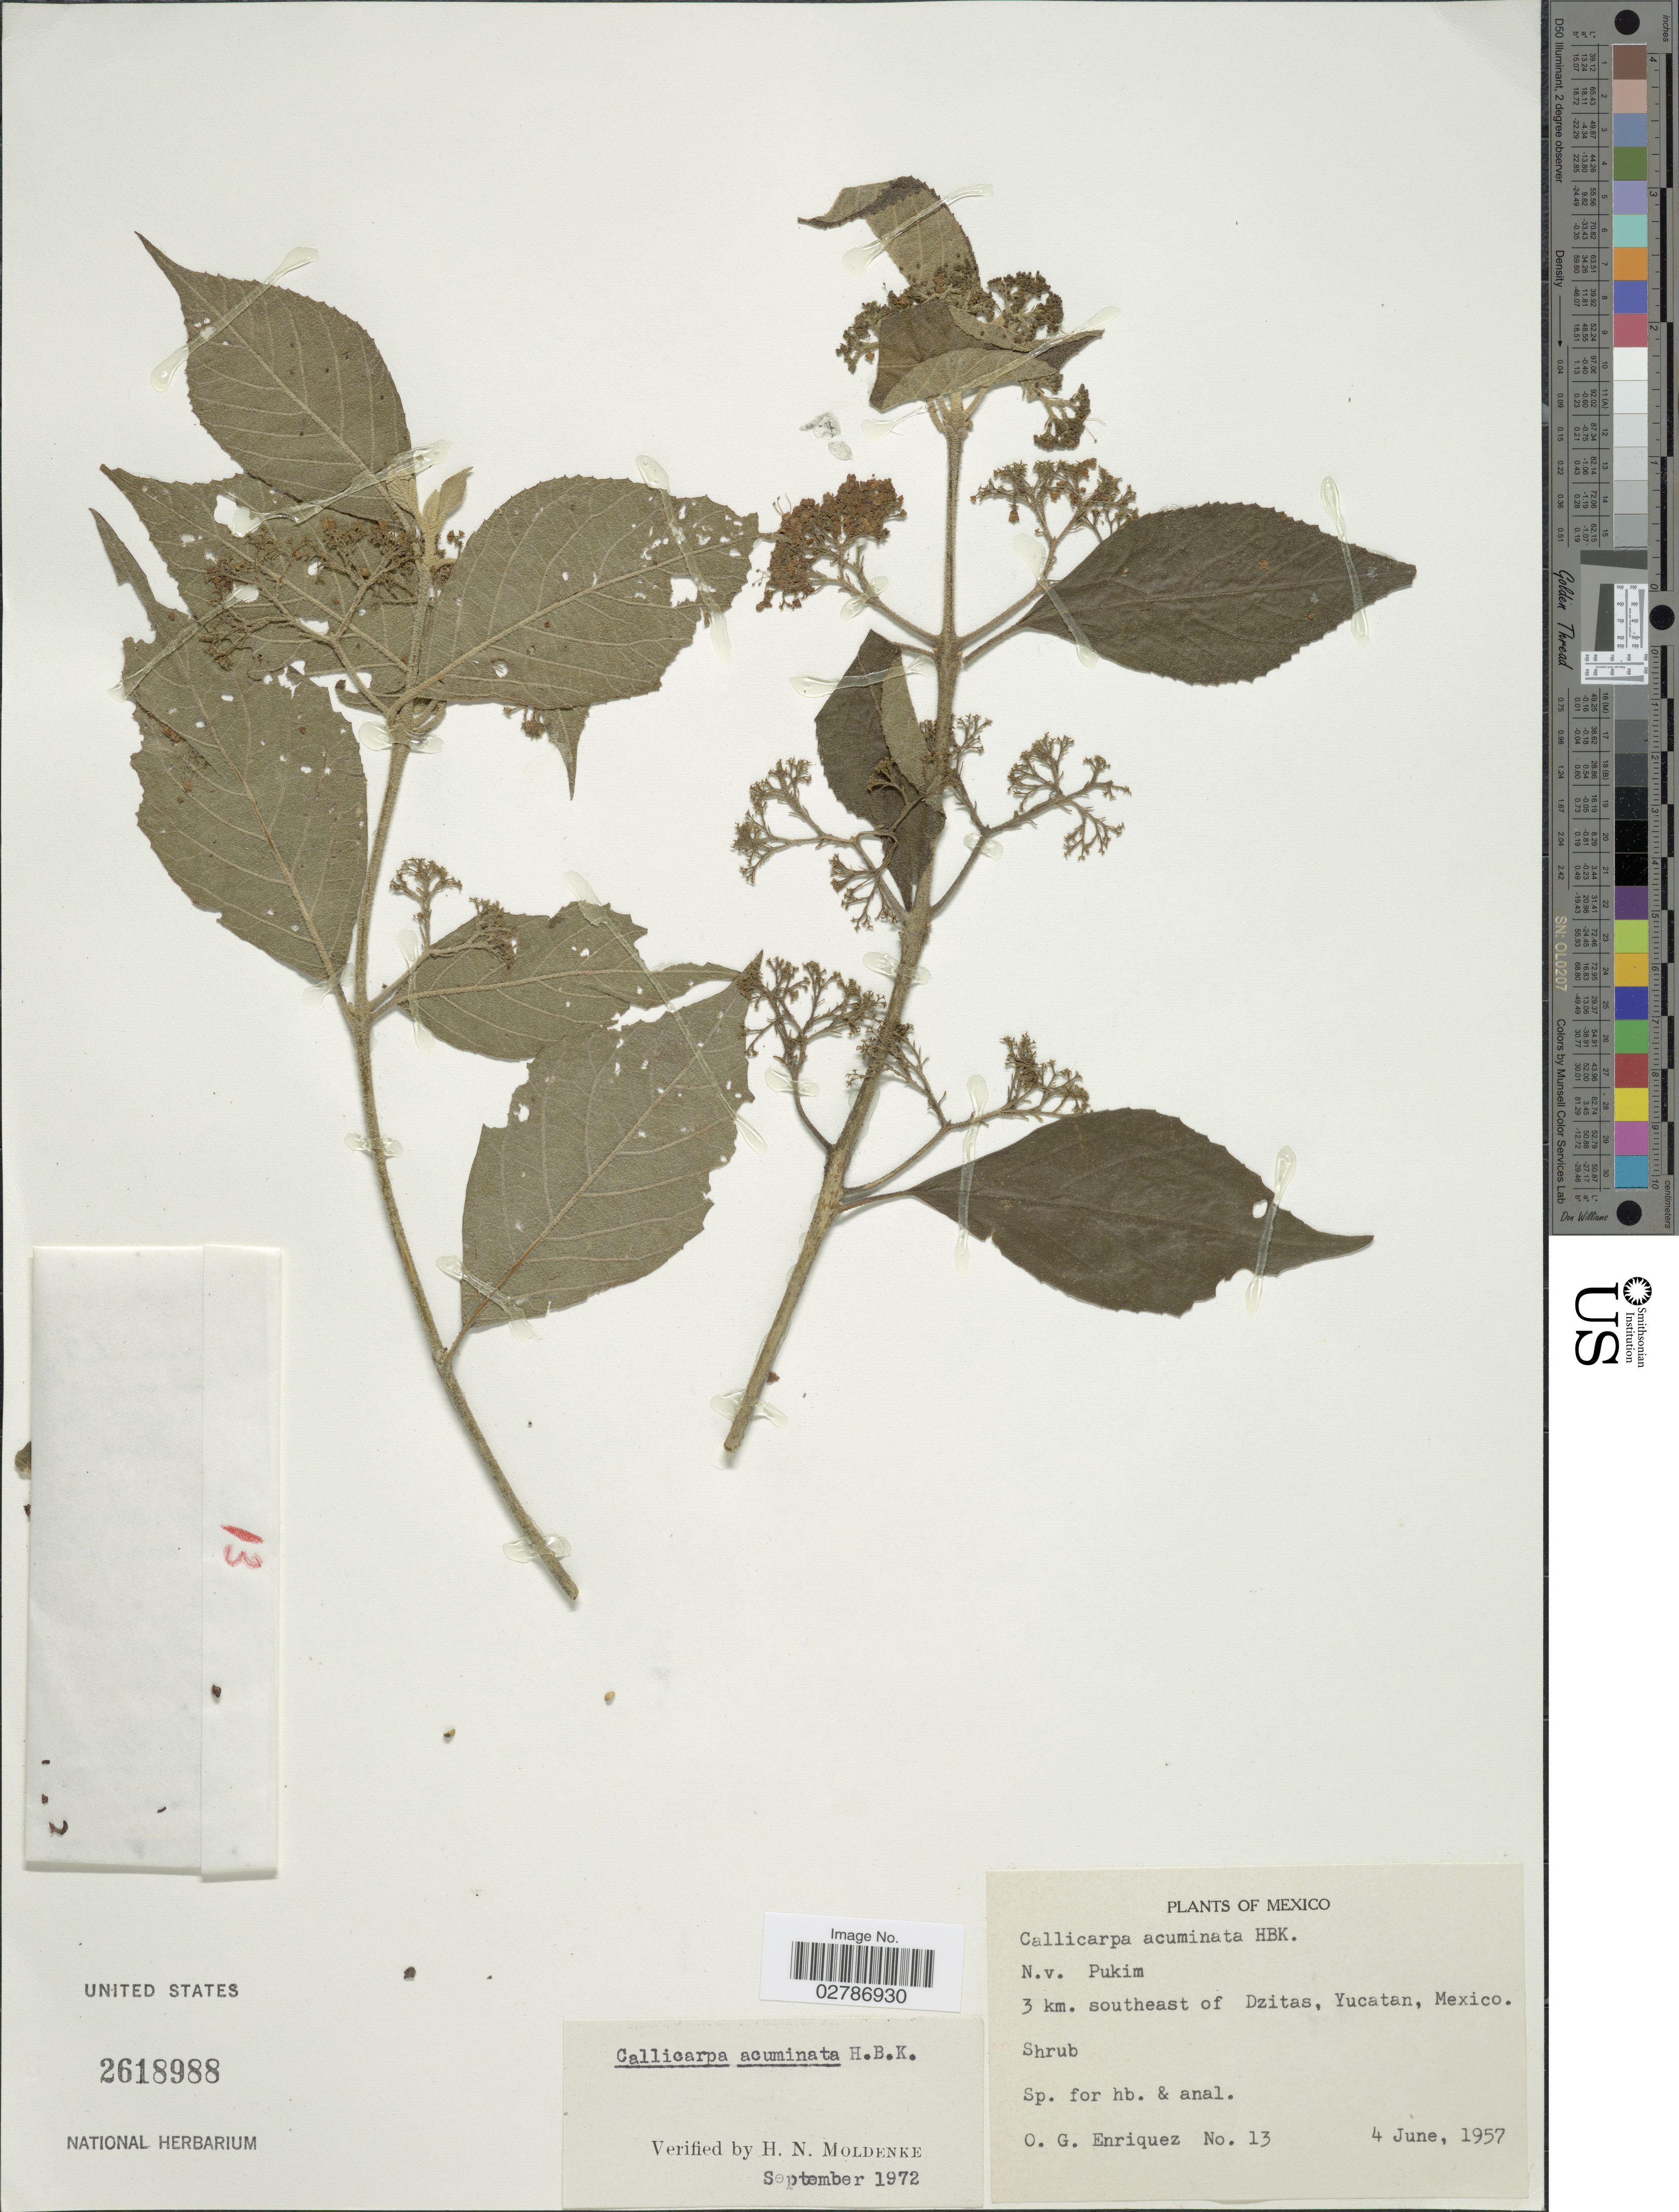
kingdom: Plantae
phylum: Tracheophyta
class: Magnoliopsida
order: Lamiales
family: Lamiaceae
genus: Callicarpa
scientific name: Callicarpa acuminata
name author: Kunth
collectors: O. Enriquez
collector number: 13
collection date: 1957-06-04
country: Mexico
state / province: Yucatán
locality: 3 km. southeast of Dzitas.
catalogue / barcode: US 2618988